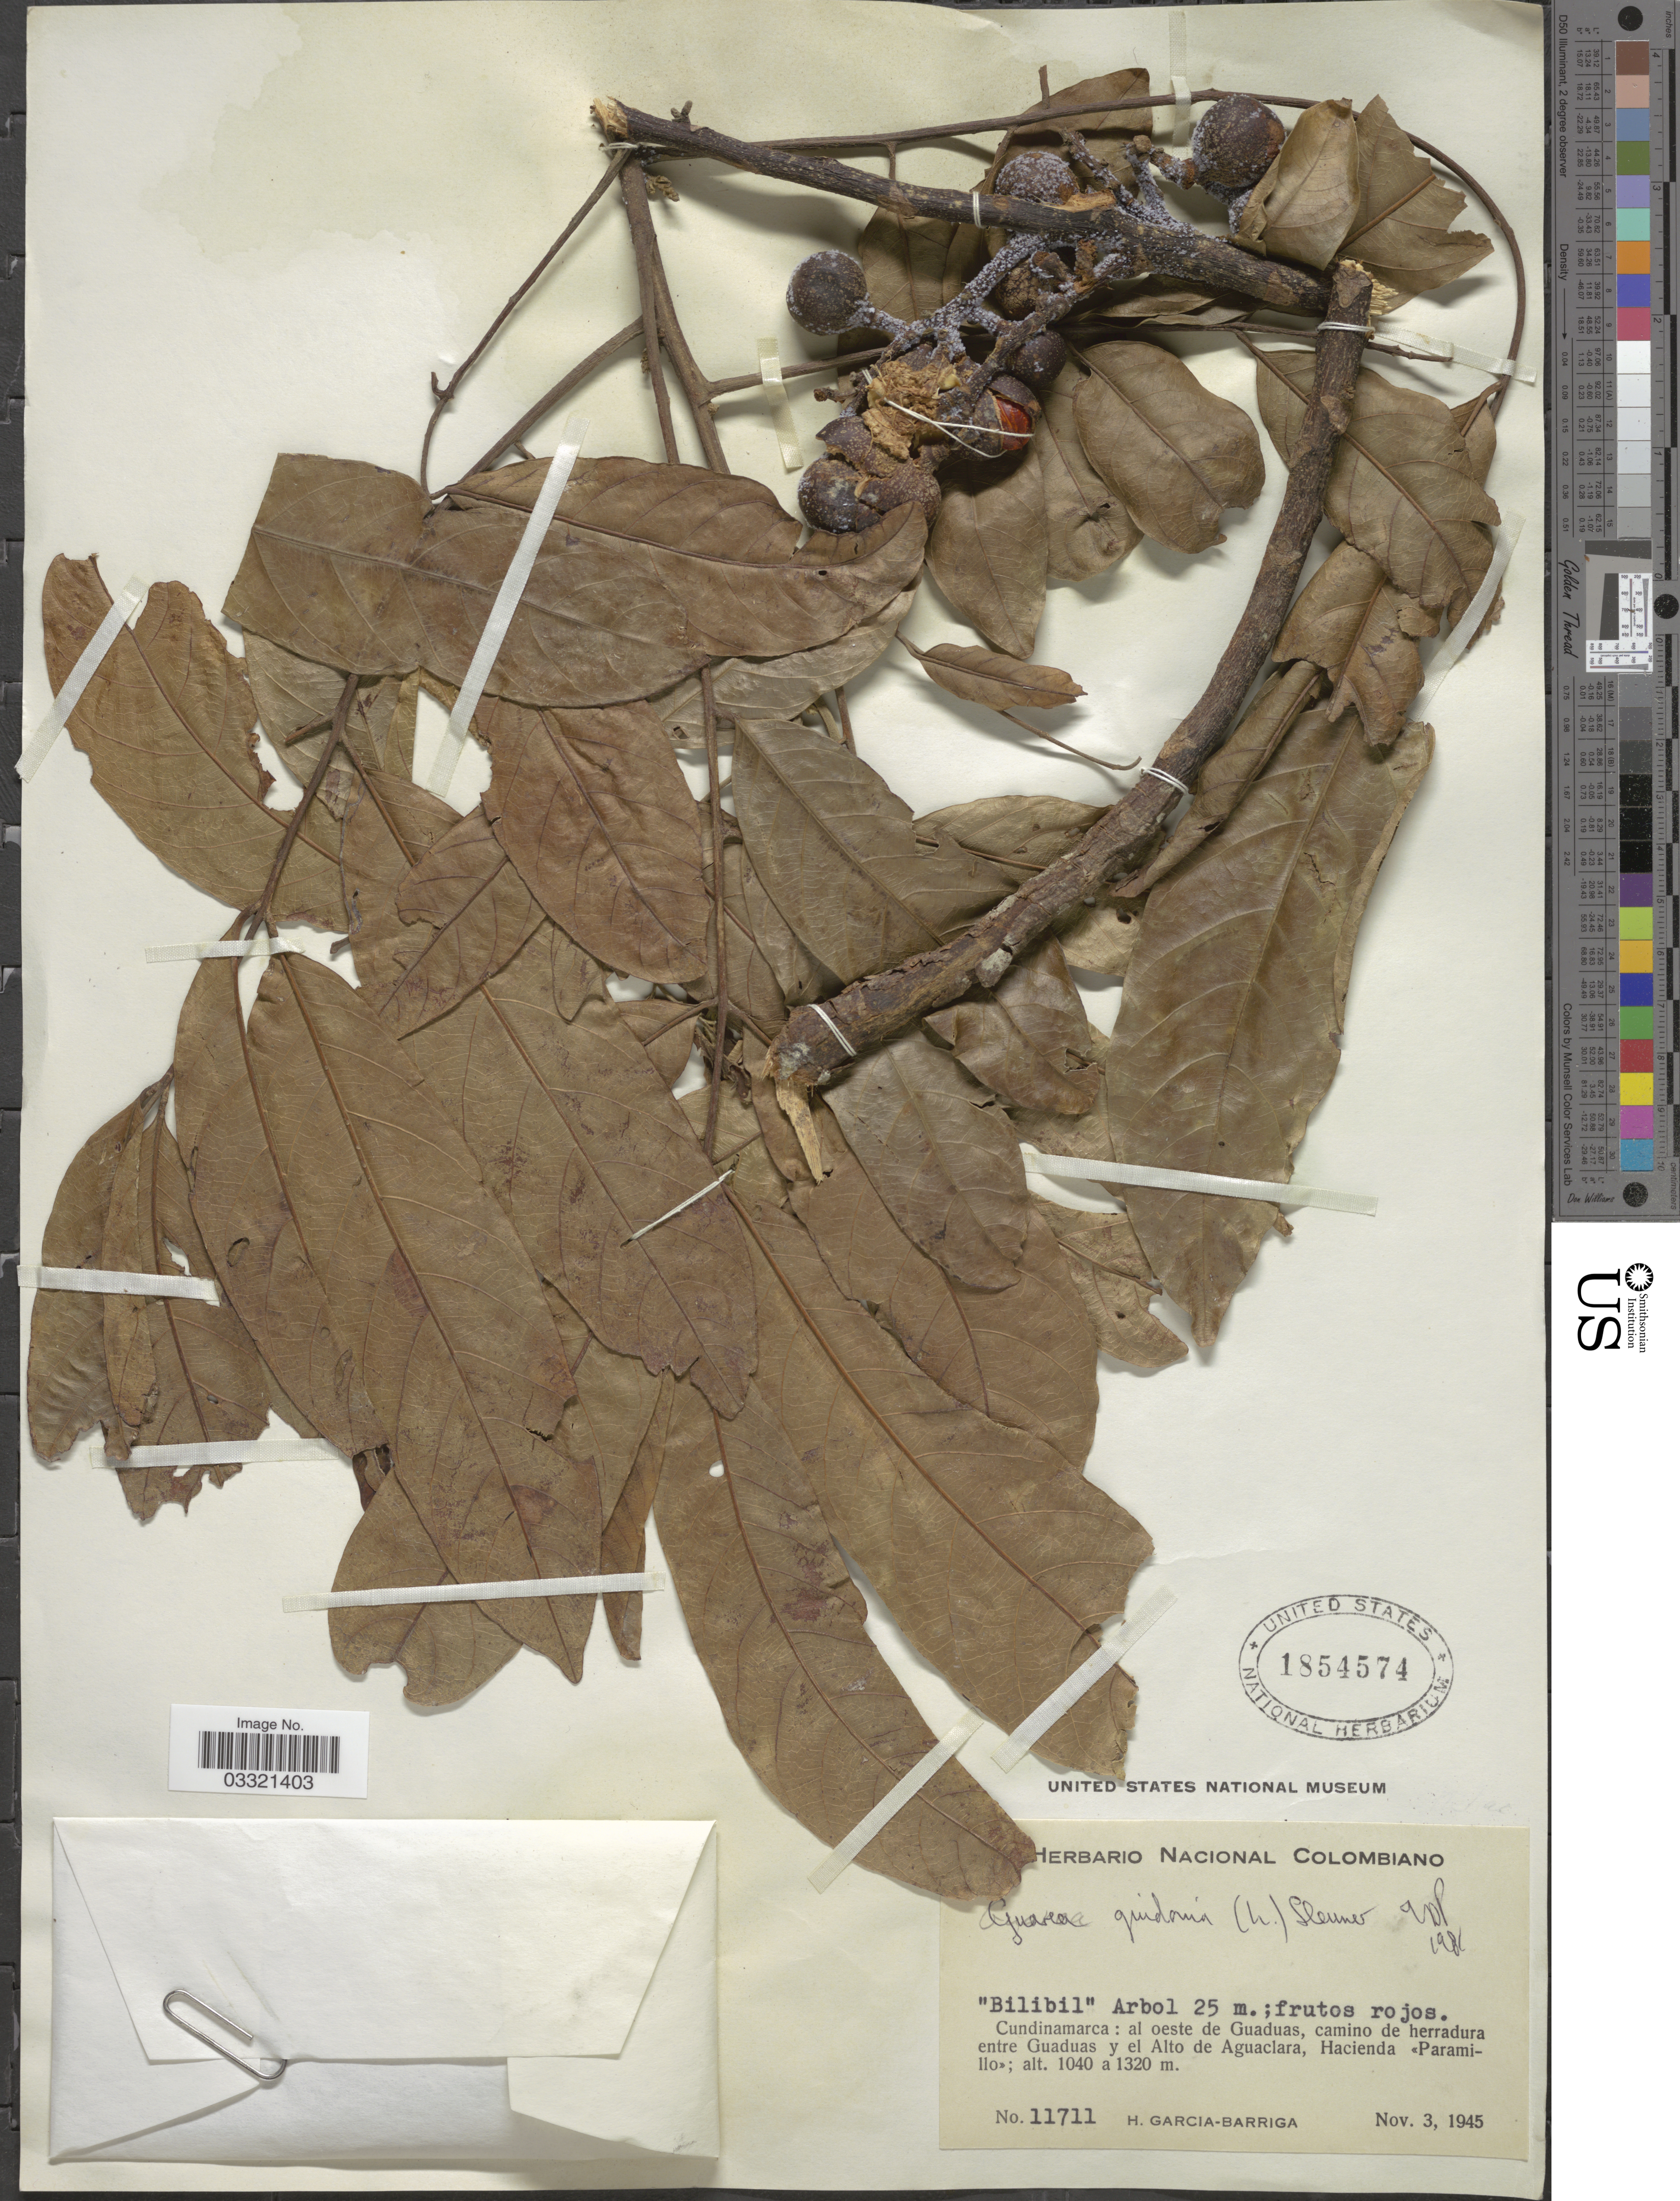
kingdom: Plantae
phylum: Tracheophyta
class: Magnoliopsida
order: Sapindales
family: Meliaceae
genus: Guarea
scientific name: Guarea guidonia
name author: (L.) Sleumer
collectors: H. García Barriga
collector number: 11711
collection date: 1945-11-03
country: Colombia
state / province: Cundinamarca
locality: Al oeste de Guaduas, camino de herradura entre Guaduas y el Alto de Aguaclara, Hacienda <<Paramillo>>.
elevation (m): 1040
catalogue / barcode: US 1854574